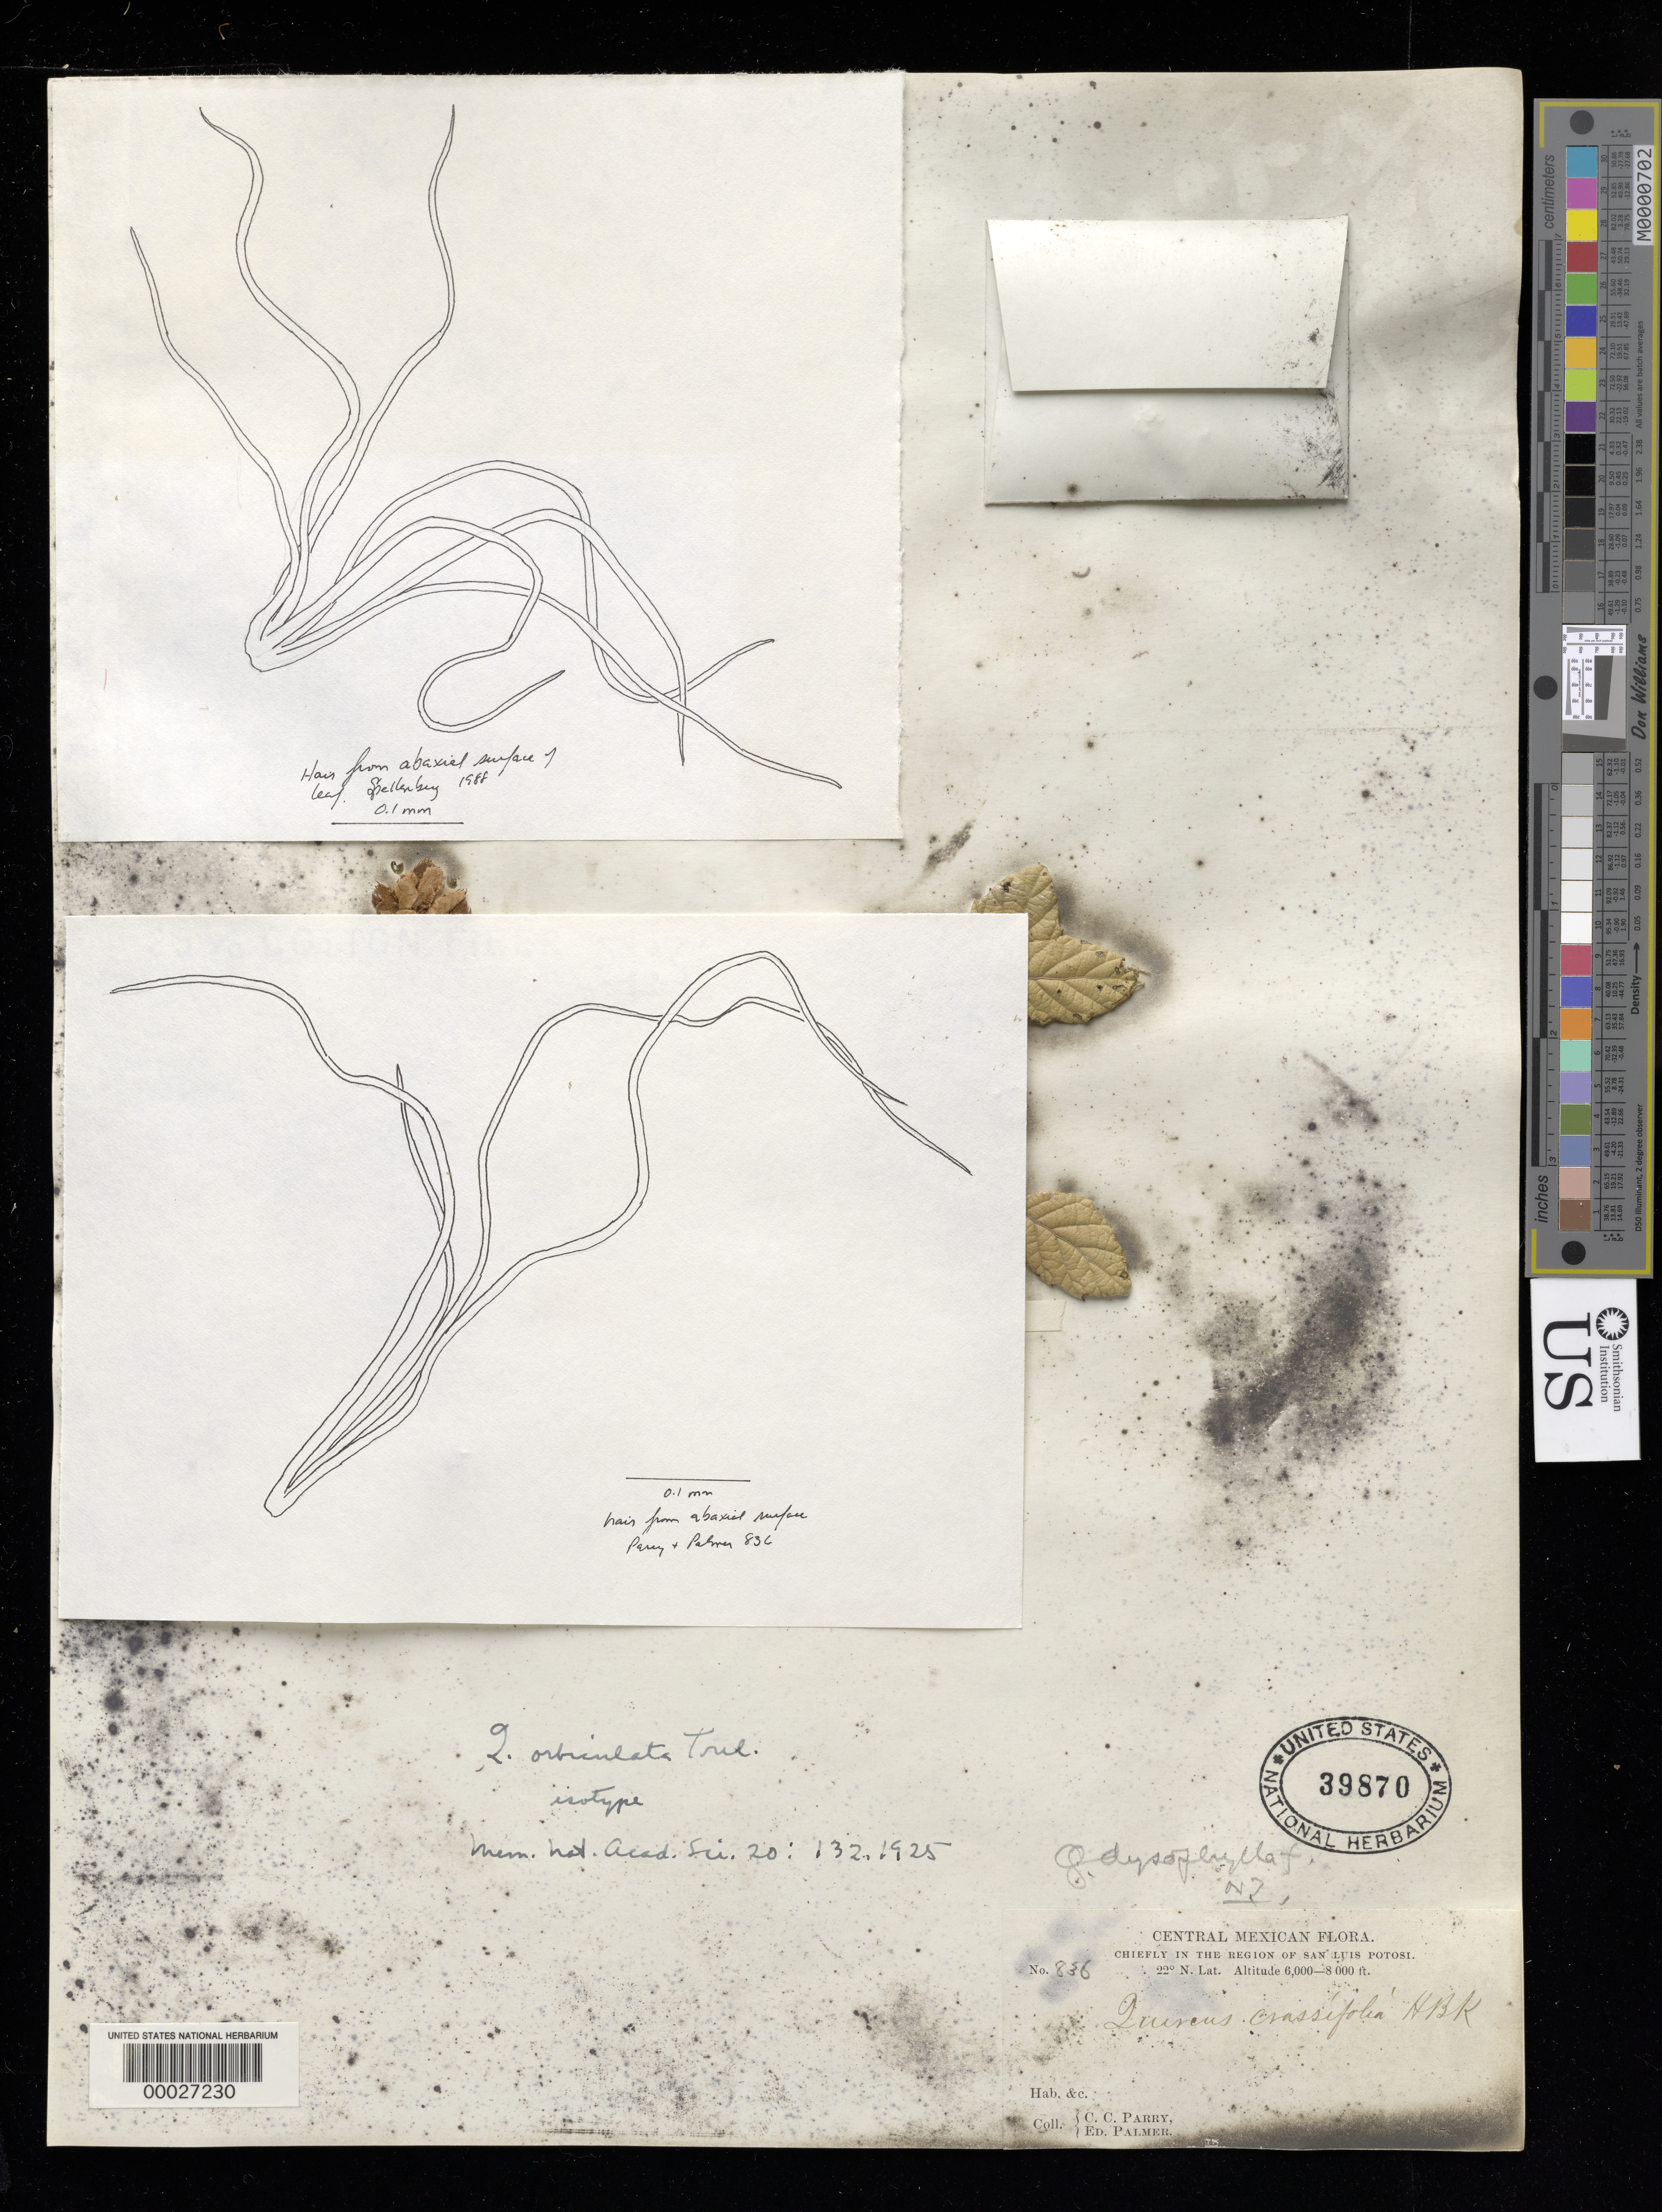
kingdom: Plantae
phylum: Tracheophyta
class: Magnoliopsida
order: Fagales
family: Fagaceae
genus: Quercus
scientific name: Quercus orbiculata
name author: Trel.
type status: Isotype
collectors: C. C. Parry & E. Palmer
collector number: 836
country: Mexico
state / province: San Luis Potosi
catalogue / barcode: US 39870